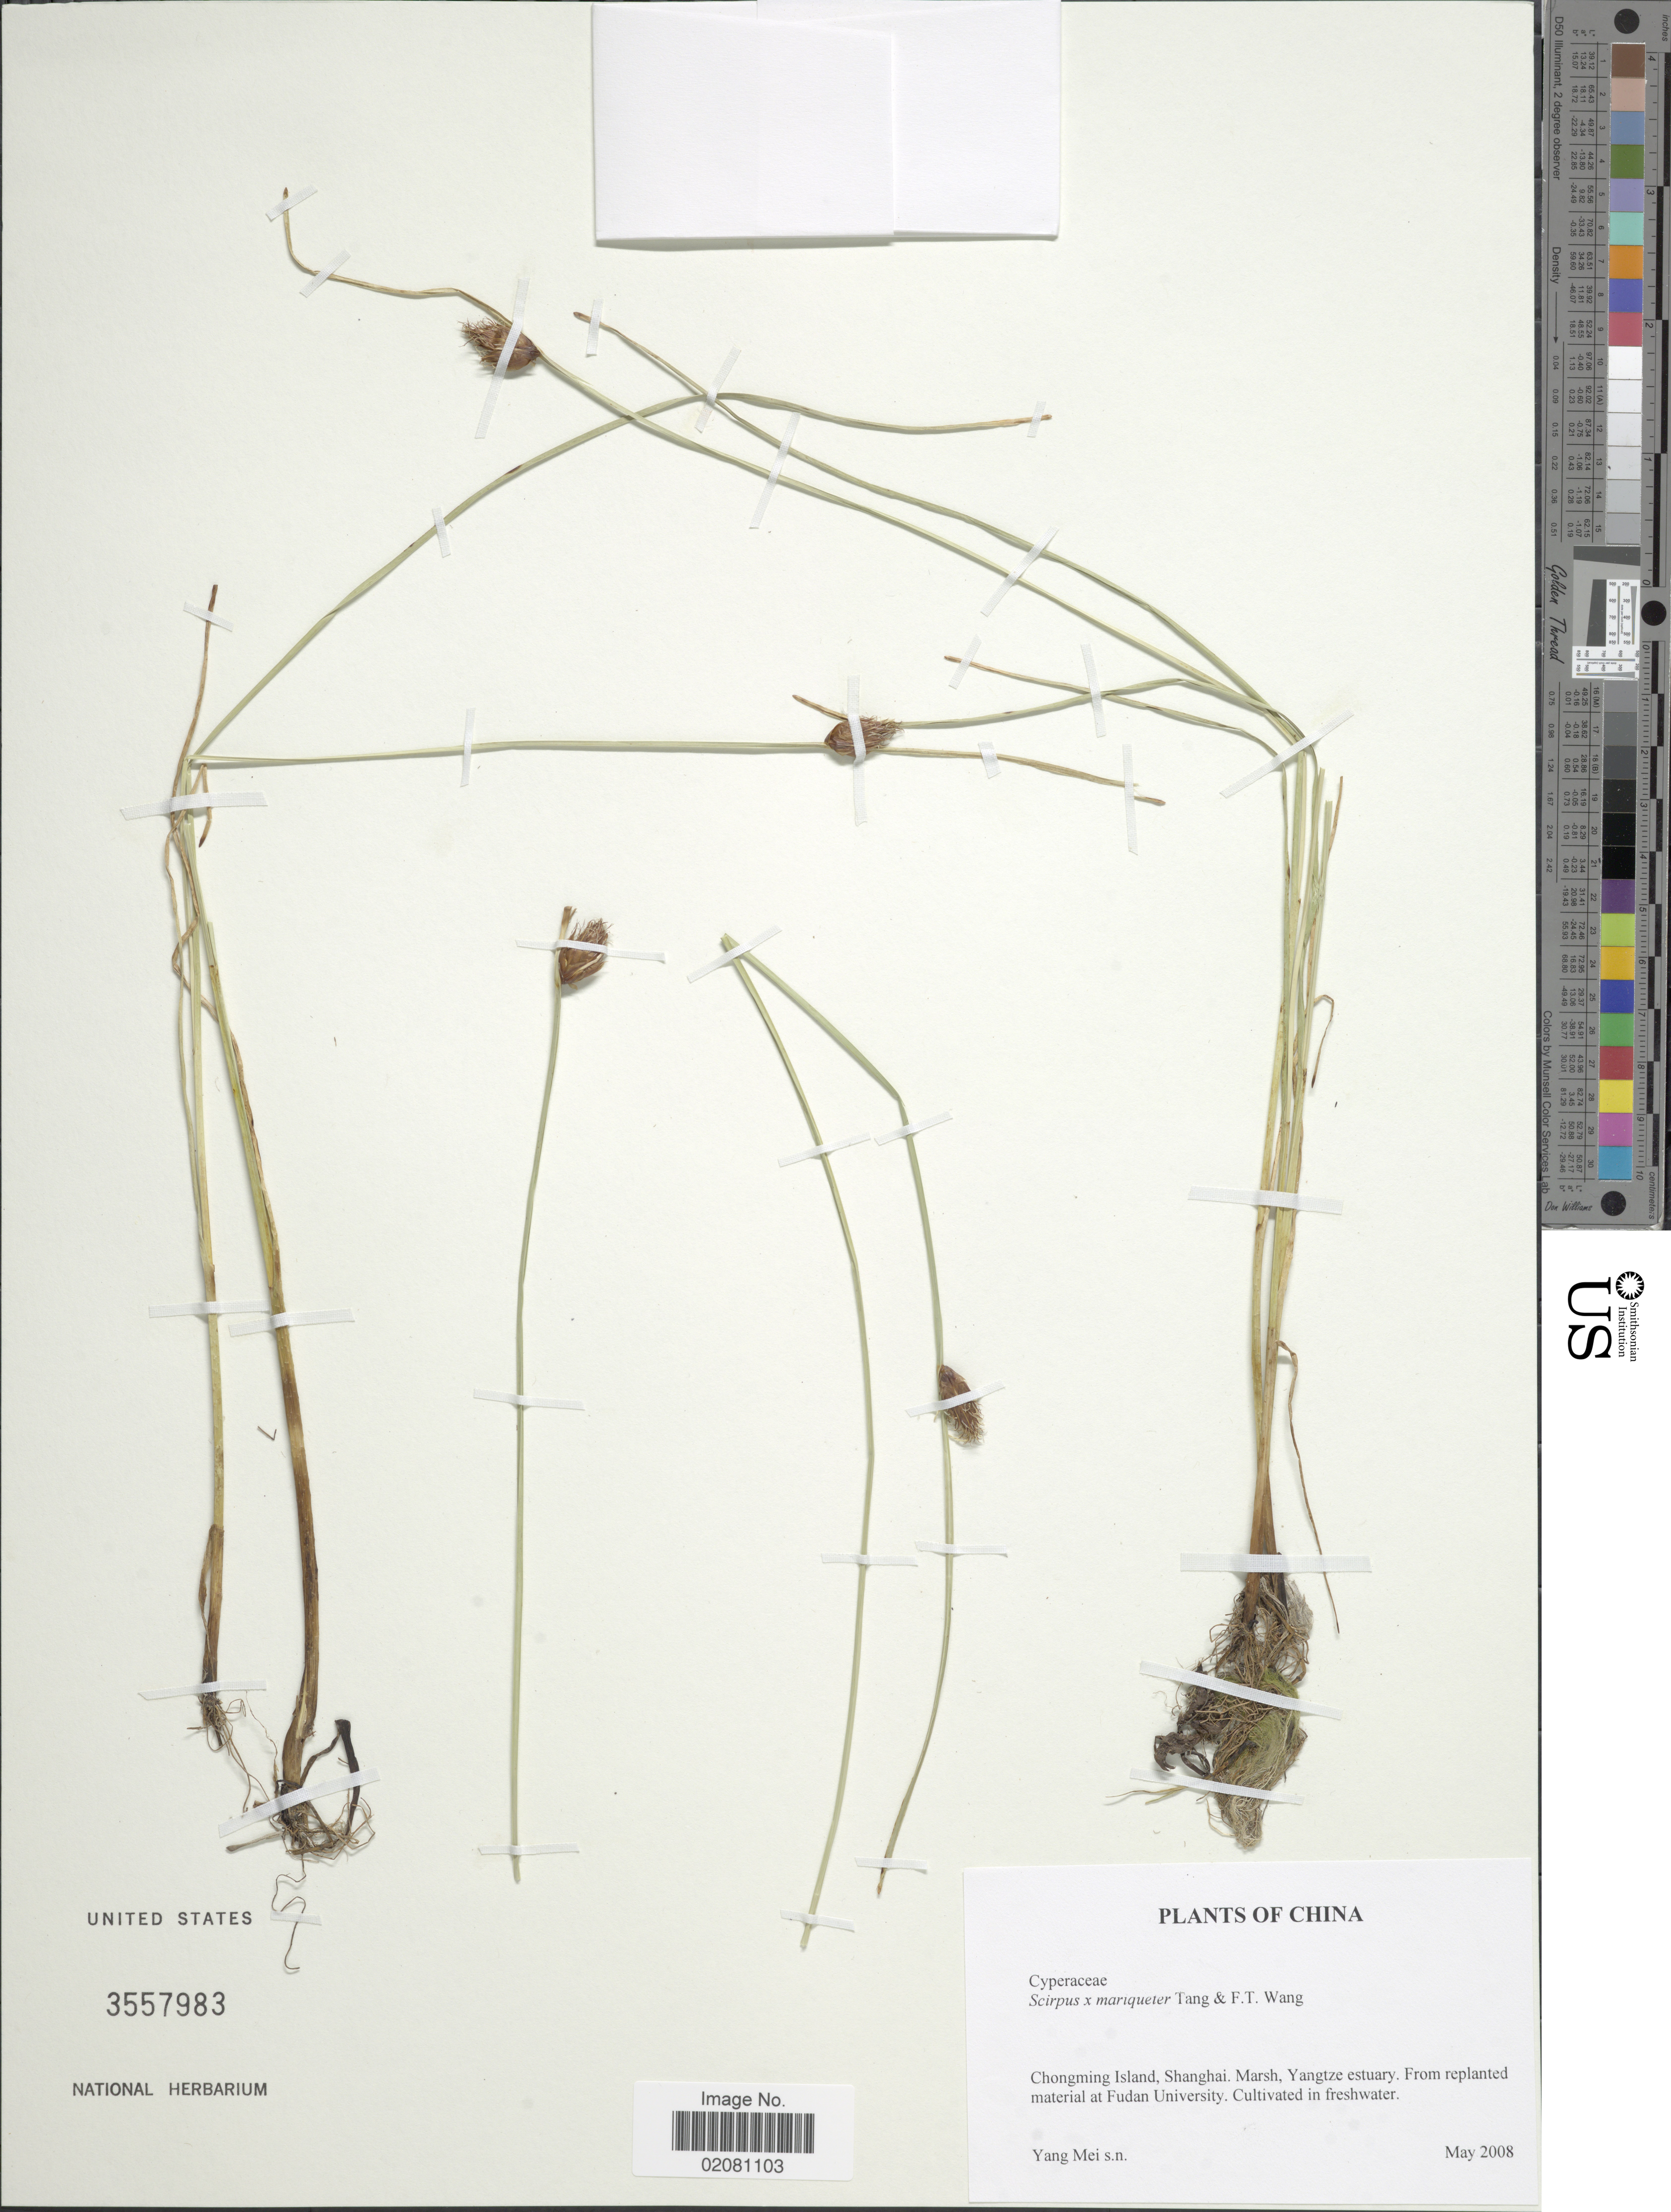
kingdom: Plantae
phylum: Tracheophyta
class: Liliopsida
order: Poales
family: Cyperaceae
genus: Bolboschoenus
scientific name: Bolboschoenus planiculmis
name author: (F. Schmidt) T.V. Egorova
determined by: Strong, Mark T., (BOT), Smithsonian Institution - National Museum of Natural History (UNITED STATES)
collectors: Y. Mei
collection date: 2008-05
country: China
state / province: Shanghai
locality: Chongming Island, Shanghai. Yangtze estuary.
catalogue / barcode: US 3557983